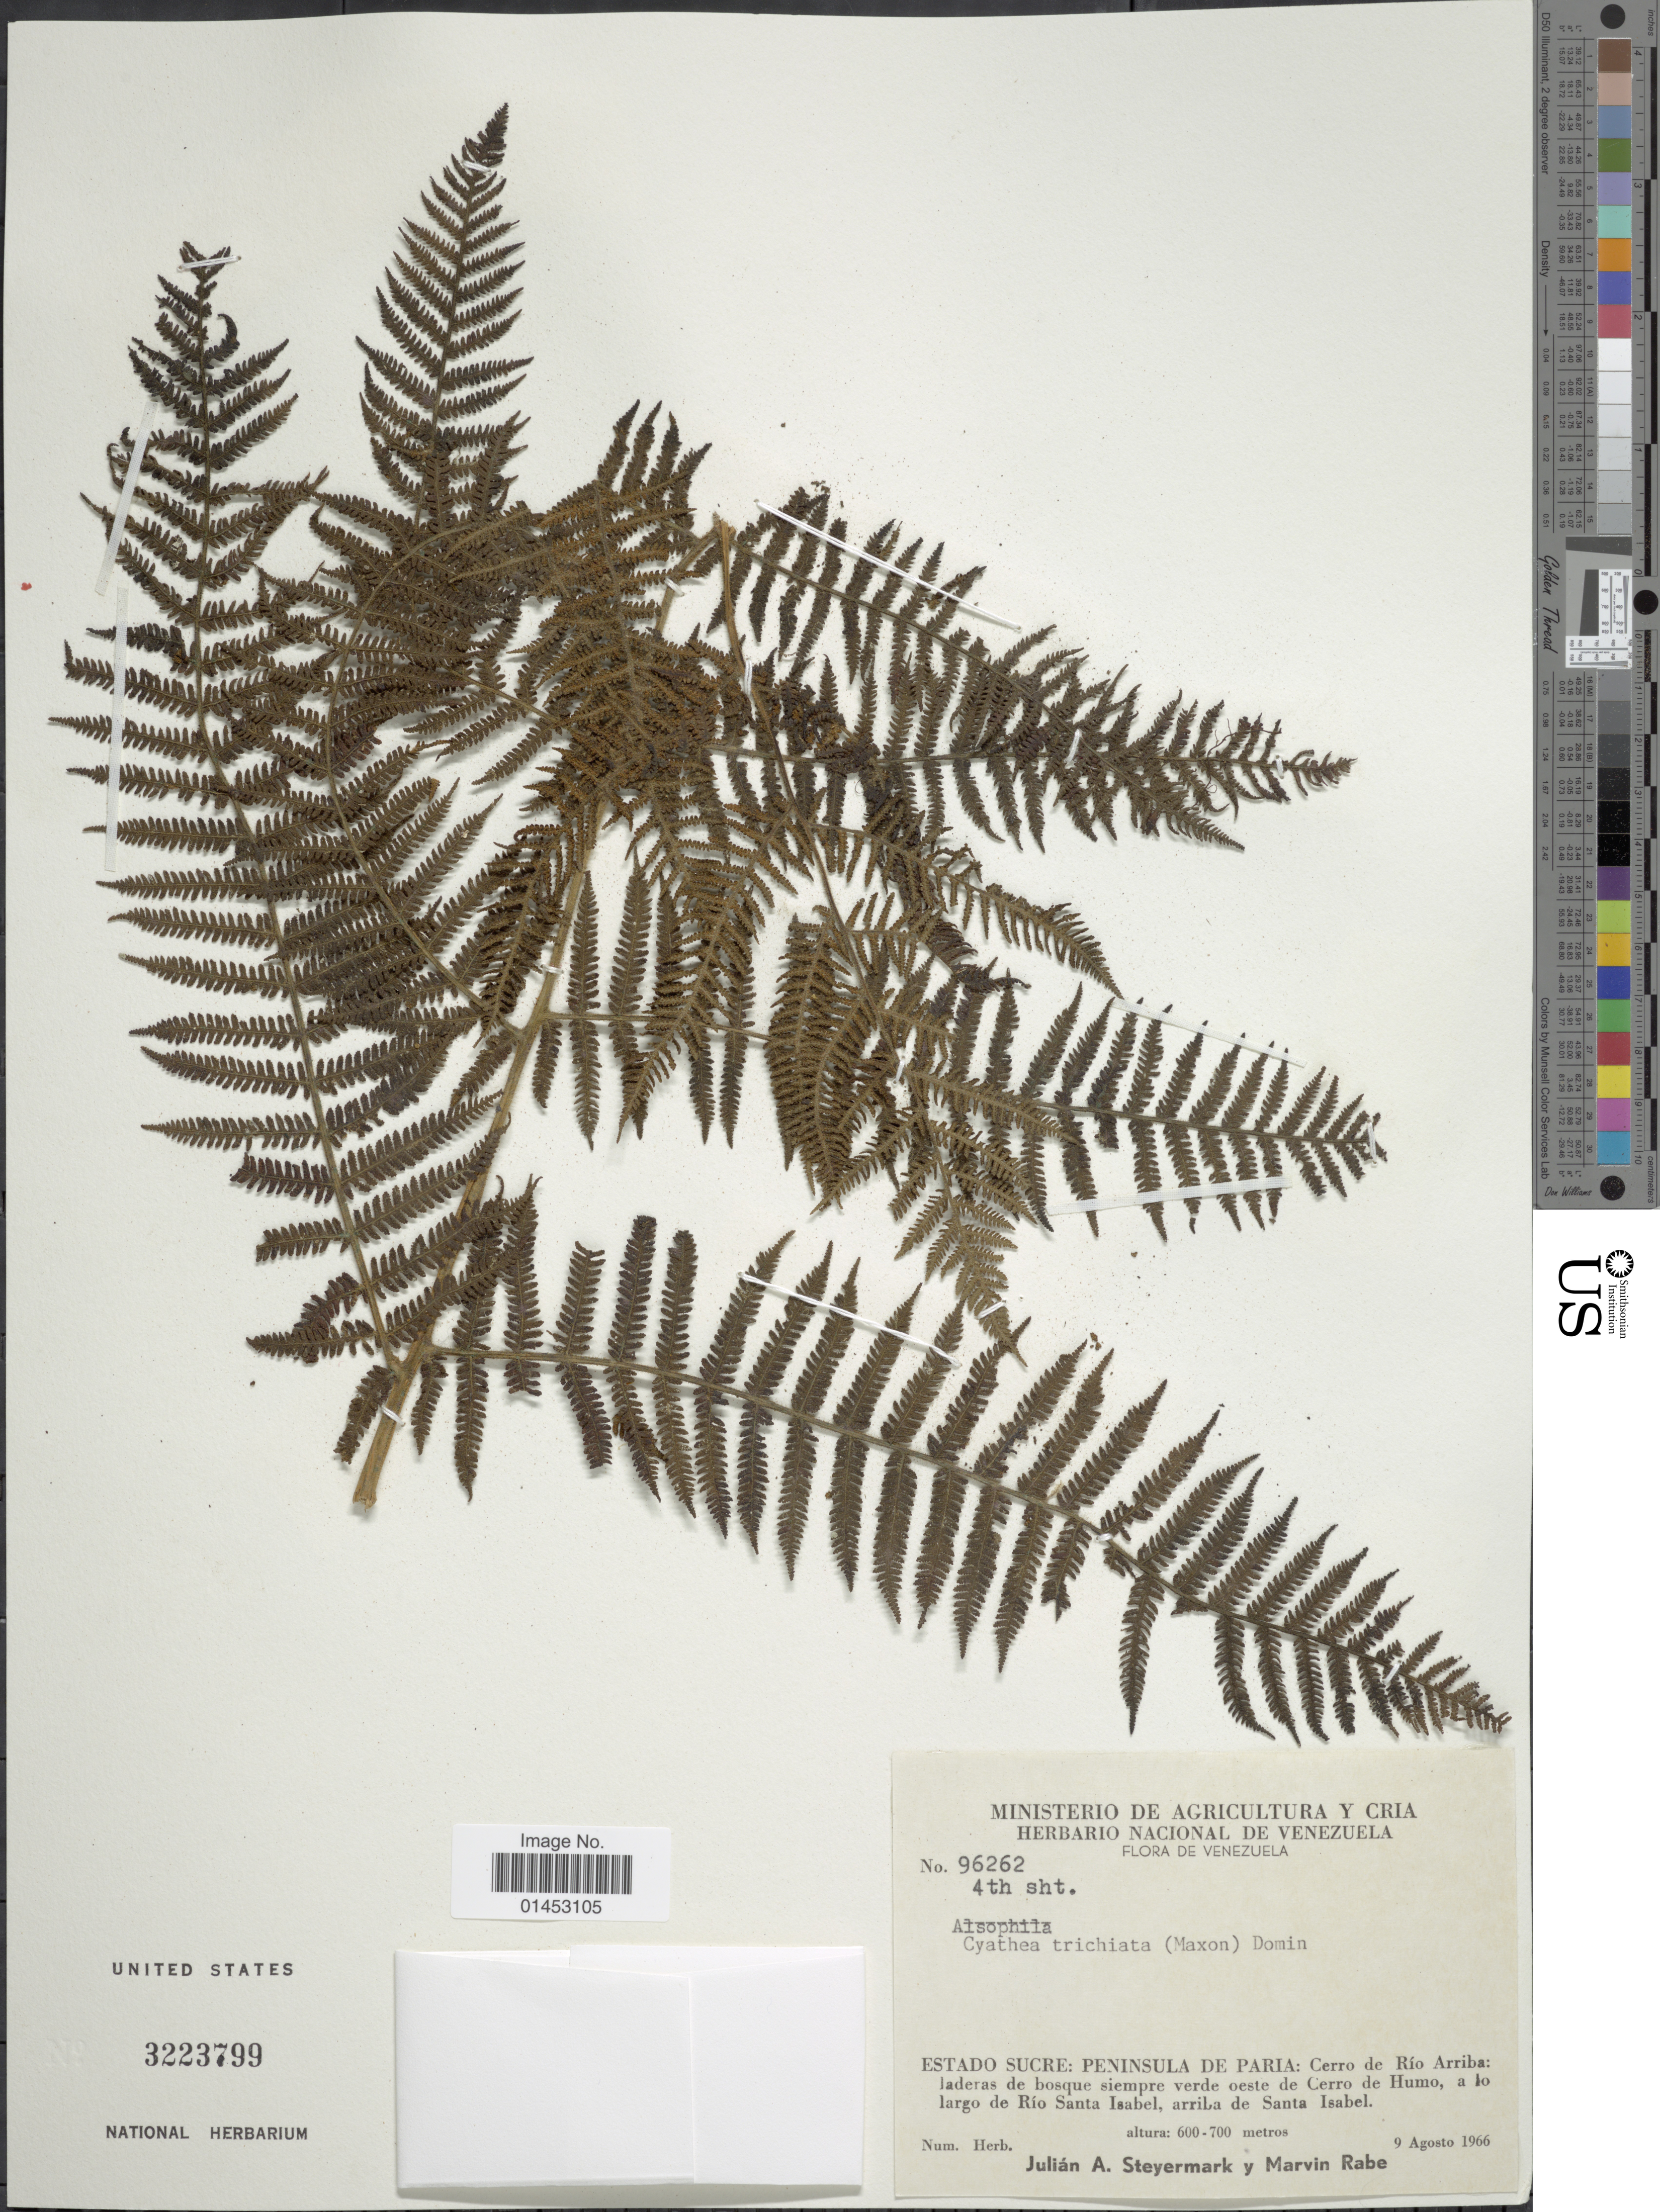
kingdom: Plantae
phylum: Tracheophyta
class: Polypodiopsida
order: Cyatheales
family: Cyatheaceae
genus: Cyathea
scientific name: Cyathea trichiata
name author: (Maxon) Domin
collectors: J. Steyermark & M. Rabe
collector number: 96262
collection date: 1966-08-09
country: Colombia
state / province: Sucre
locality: Estado Sucre: Peninsula de Paria: Cerro de RIo Arriba: laderas de bosque siempre verde oeste de Cerro de Humo, a lo largo de Rio Santa Isabel, arriba de Santa Isabel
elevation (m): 600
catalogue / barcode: US 3223799